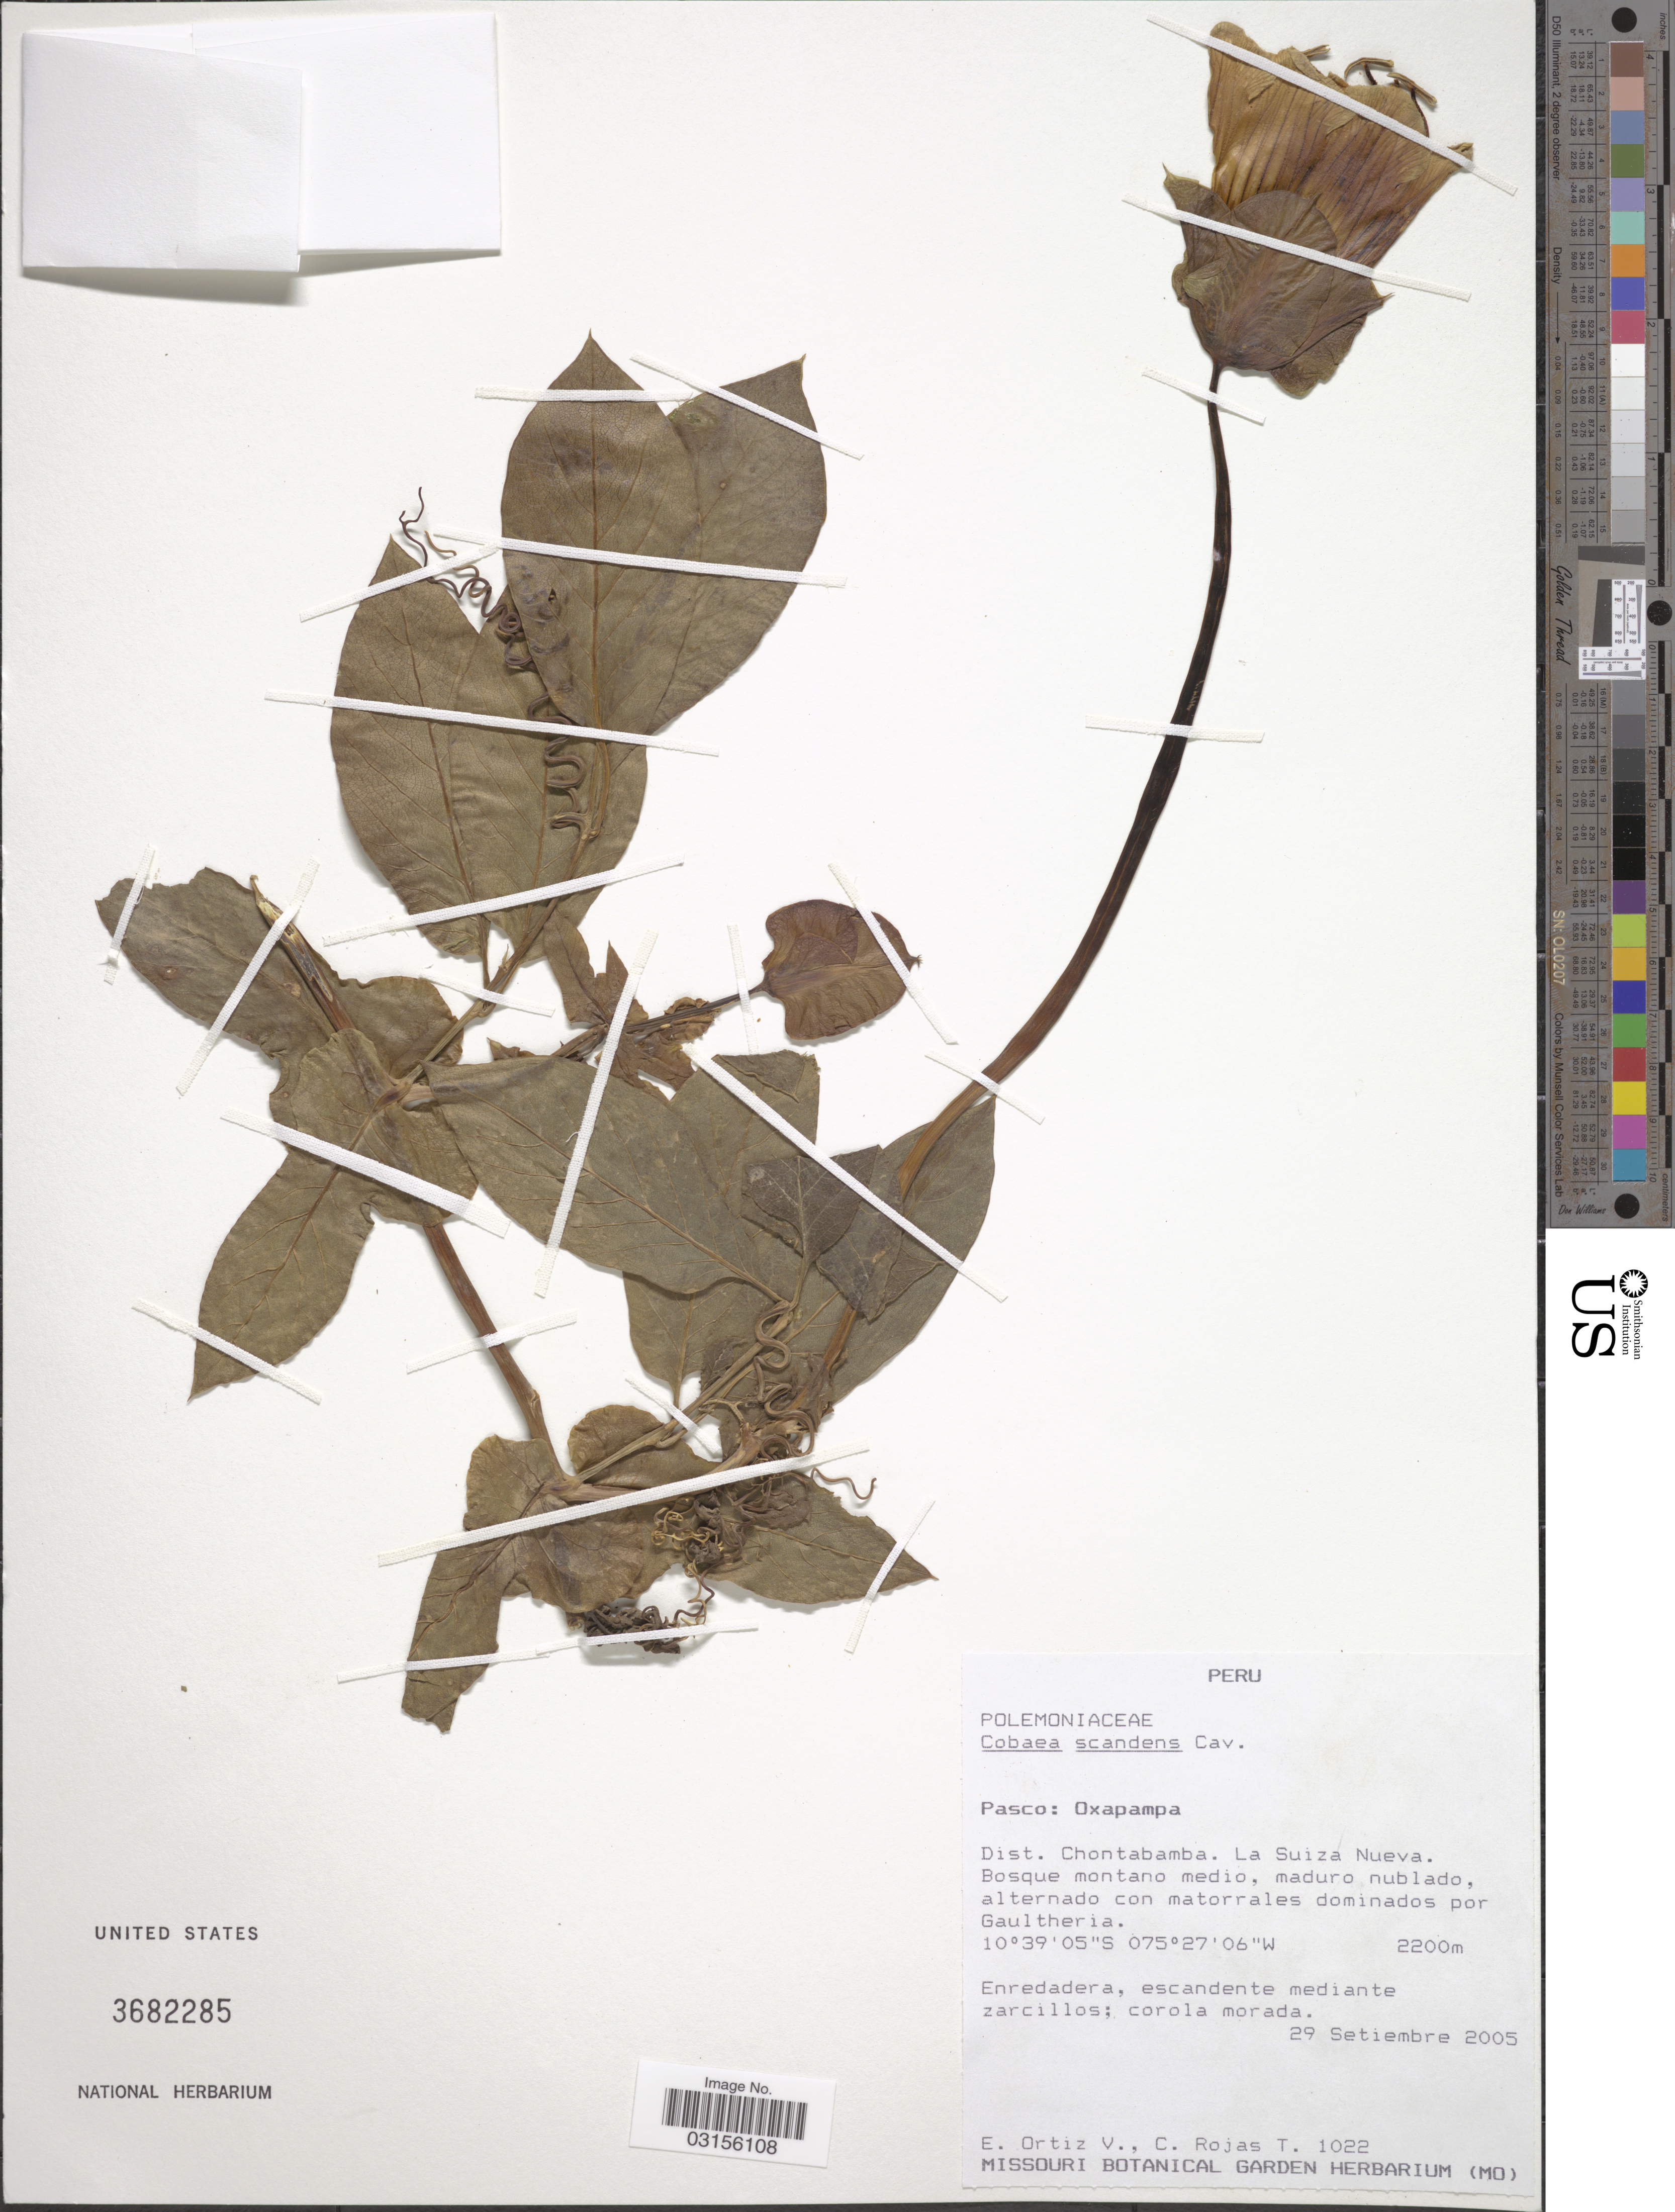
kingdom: Plantae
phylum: Tracheophyta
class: Magnoliopsida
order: Ericales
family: Polemoniaceae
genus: Cobaea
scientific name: Cobaea scandens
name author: Cav.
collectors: E. Ortiz V. & C. Rojas T.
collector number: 1022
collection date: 2005-09-29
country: Peru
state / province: Pasco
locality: Oxapampa. Dist. Chontabamba. La Suiza Nueva.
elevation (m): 2200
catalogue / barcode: US 3682285